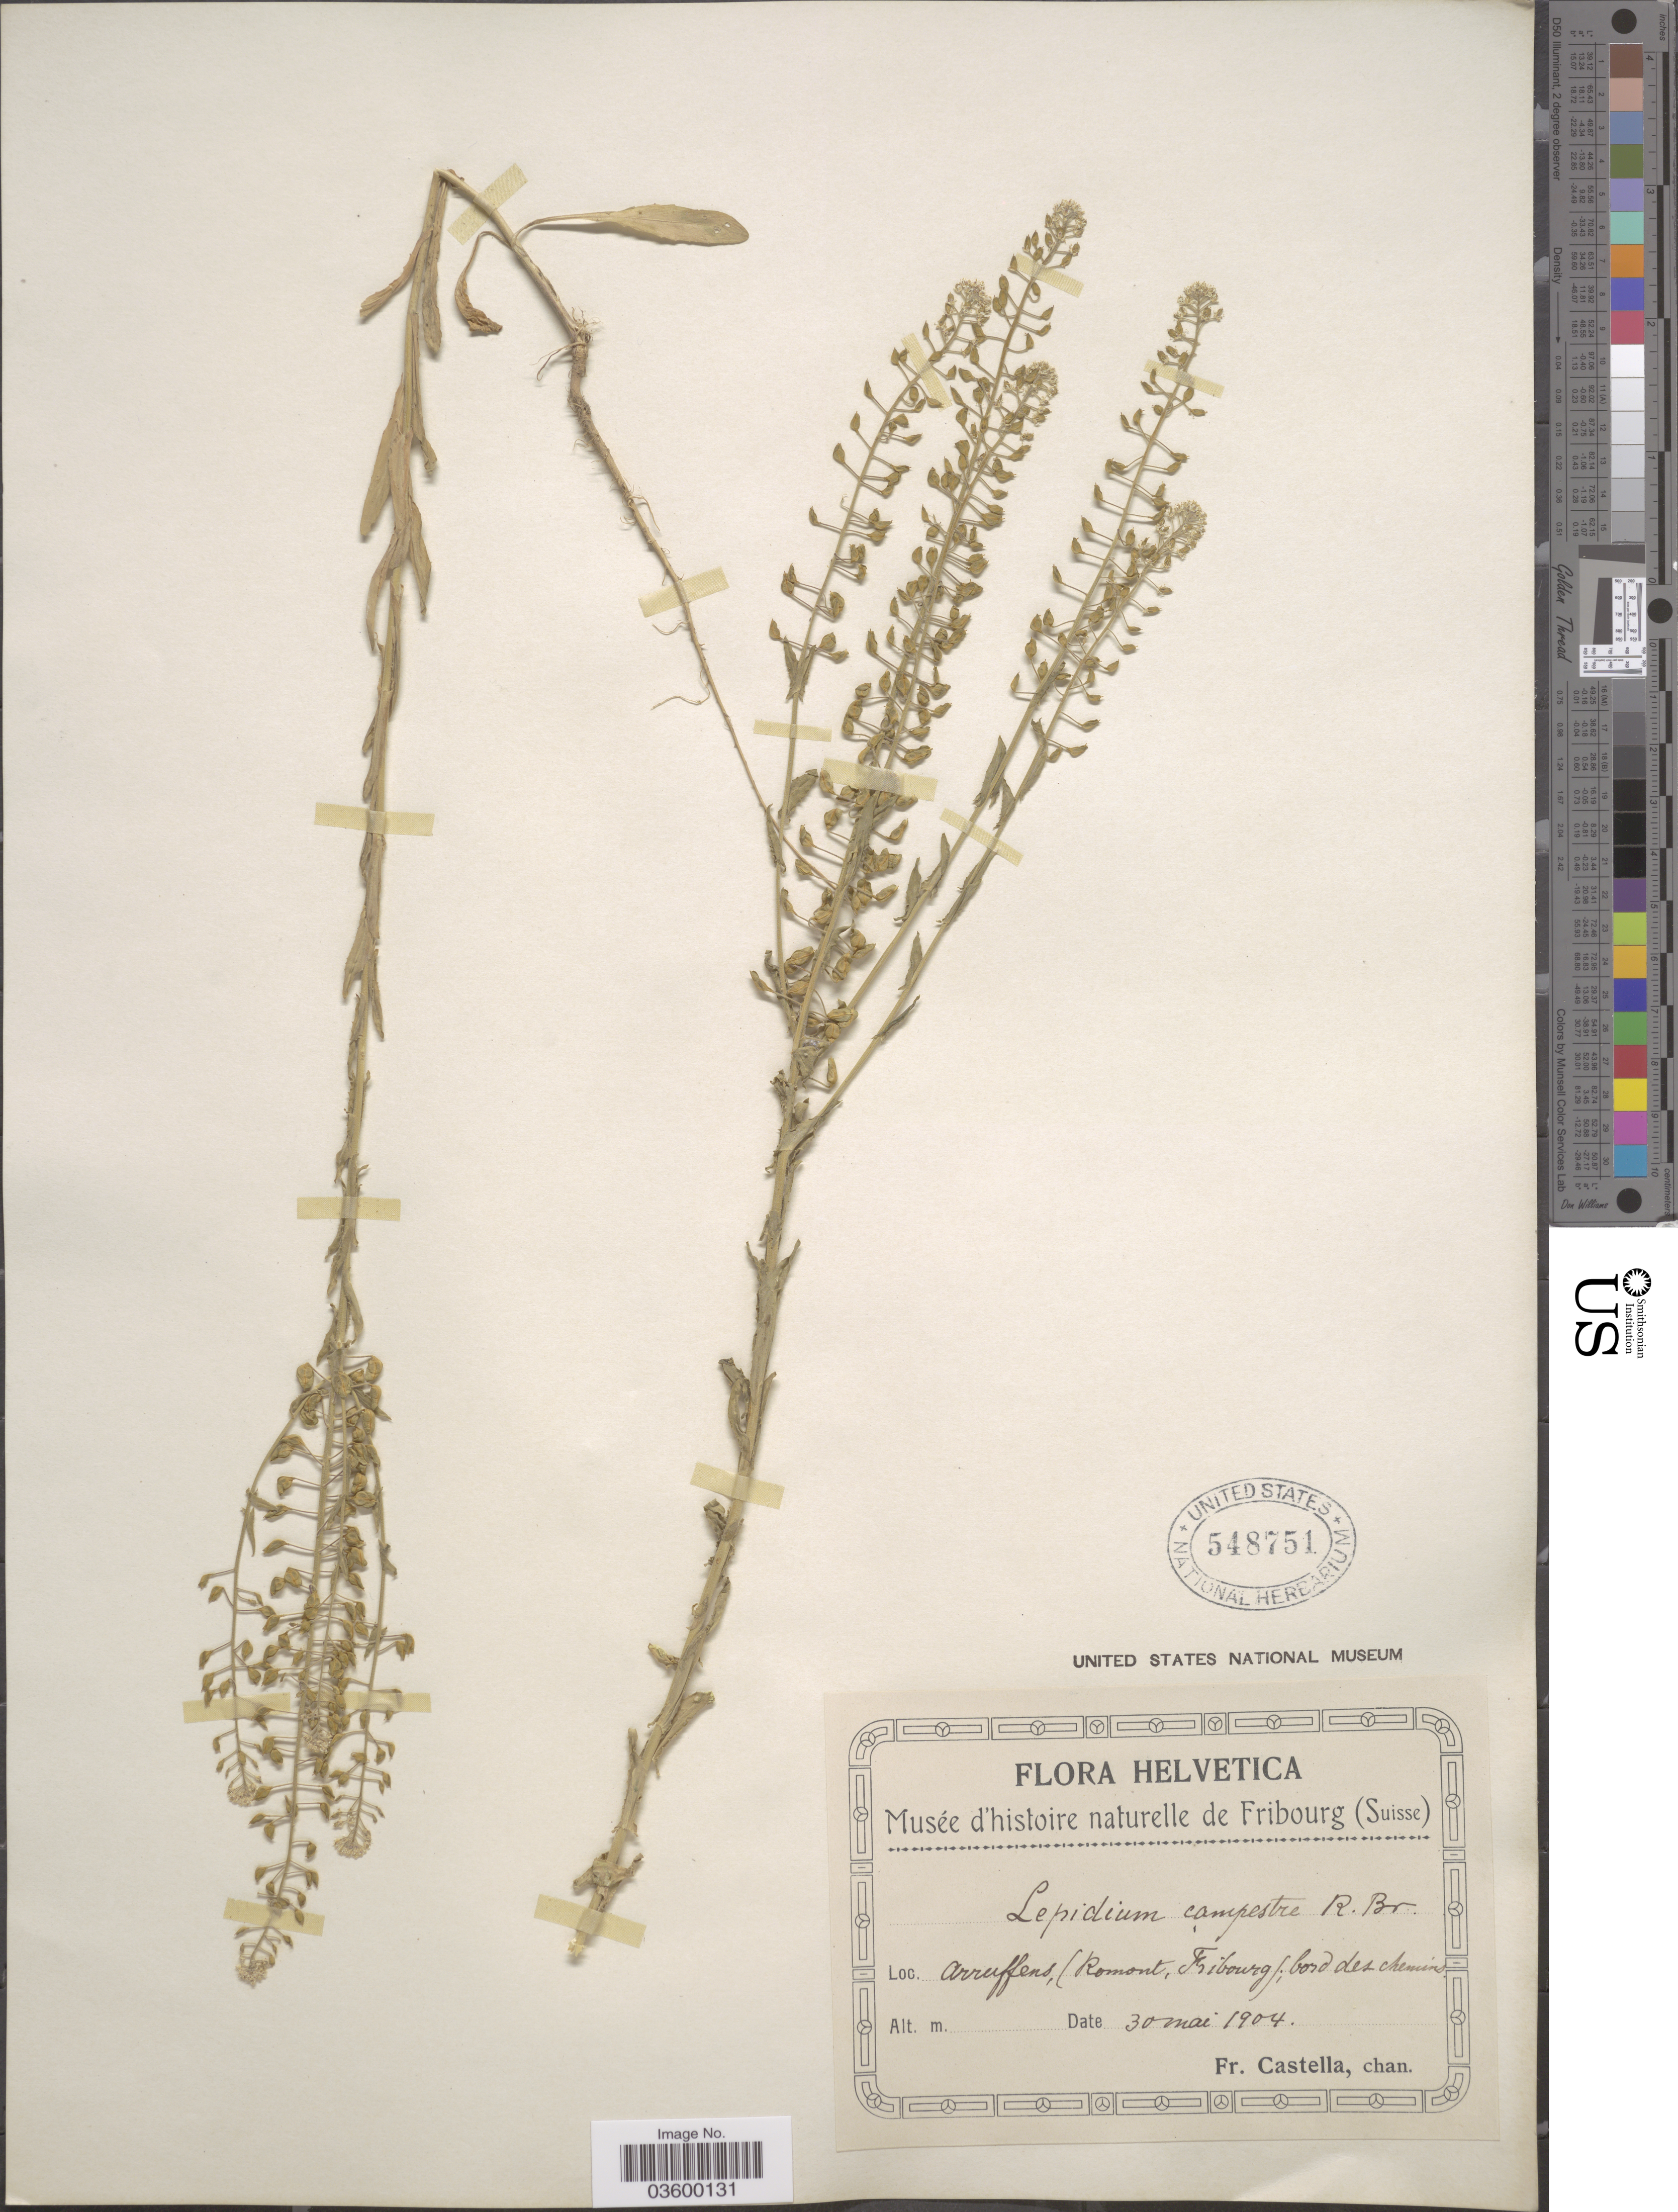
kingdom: Plantae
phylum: Tracheophyta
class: Magnoliopsida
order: Brassicales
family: Brassicaceae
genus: Lepidium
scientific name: Lepidium campestre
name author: (L.) W.T. Aiton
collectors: Fr. Castella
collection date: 1904-05-30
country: Switzerland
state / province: Fribourg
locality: Helvetica. Arruflens, (Romont), bord des chemins.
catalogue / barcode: US 548751